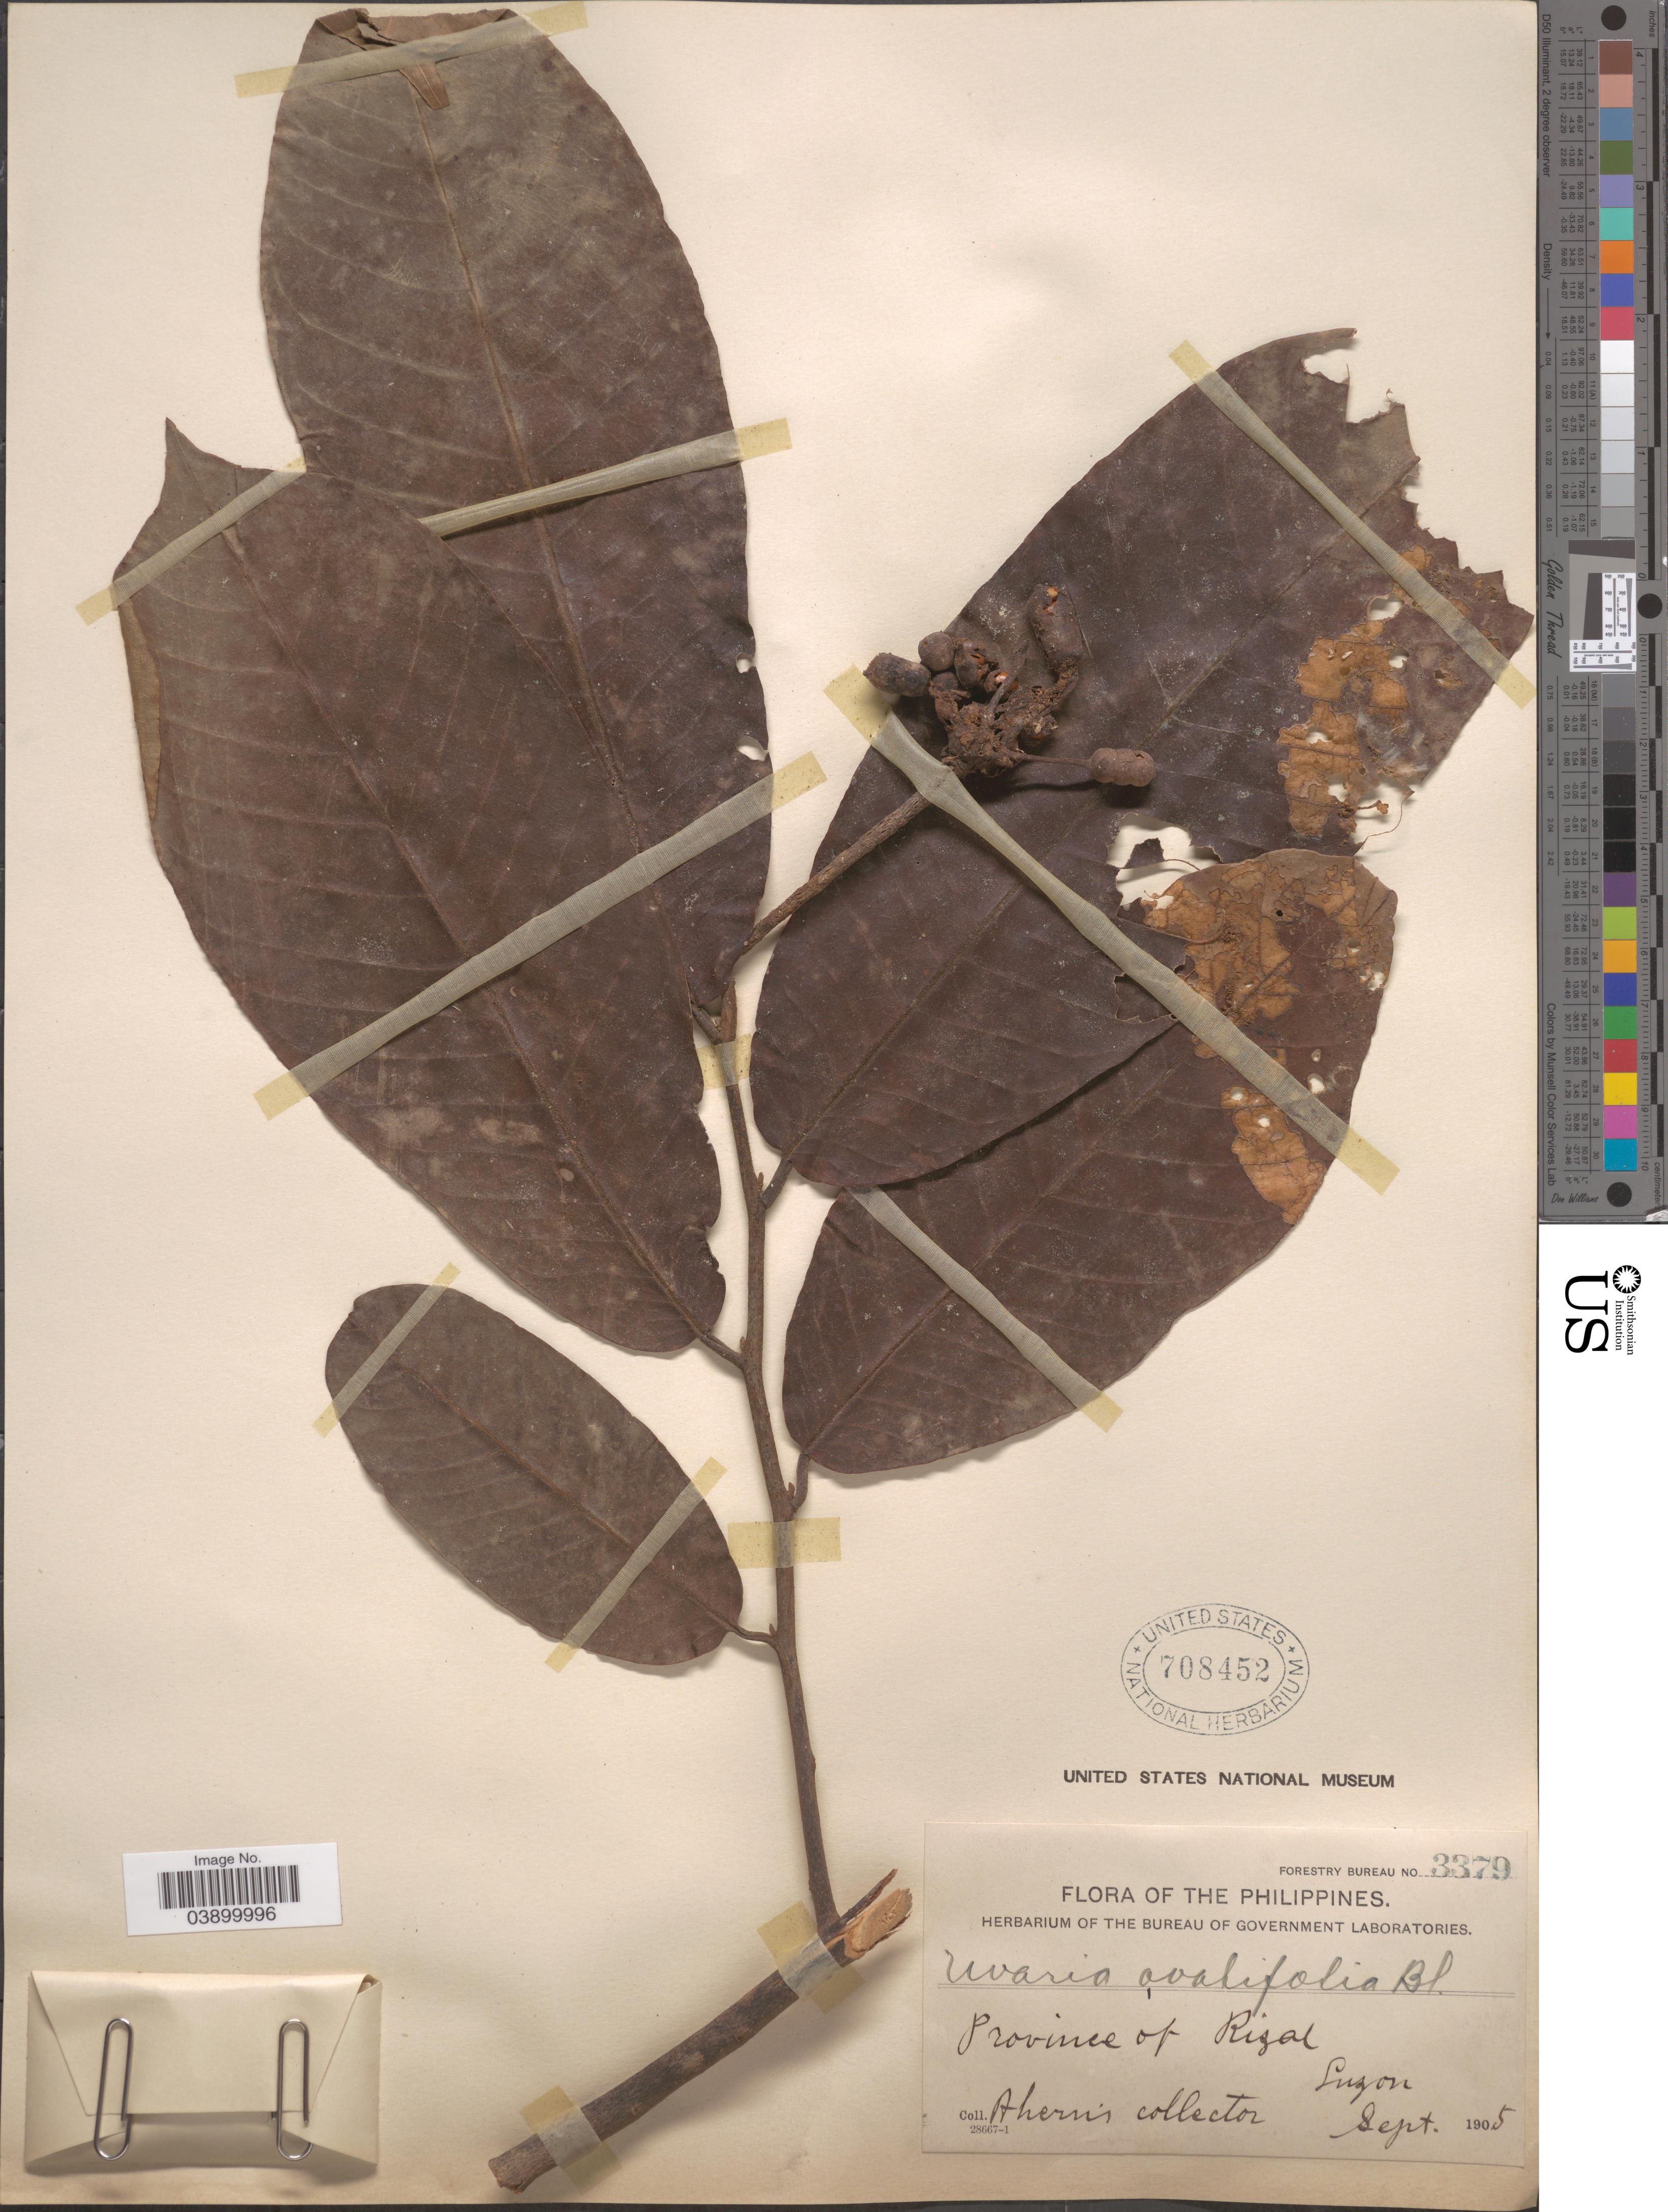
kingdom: Plantae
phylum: Tracheophyta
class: Magnoliopsida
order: Magnoliales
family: Annonaceae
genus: Uvaria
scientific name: Uvaria sorzogonensis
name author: C. Presl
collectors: Ahern's collector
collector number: Forestry Bureau 3379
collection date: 1905-09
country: Philippines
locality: Province of Rizal. Luzon.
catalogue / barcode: US 708452